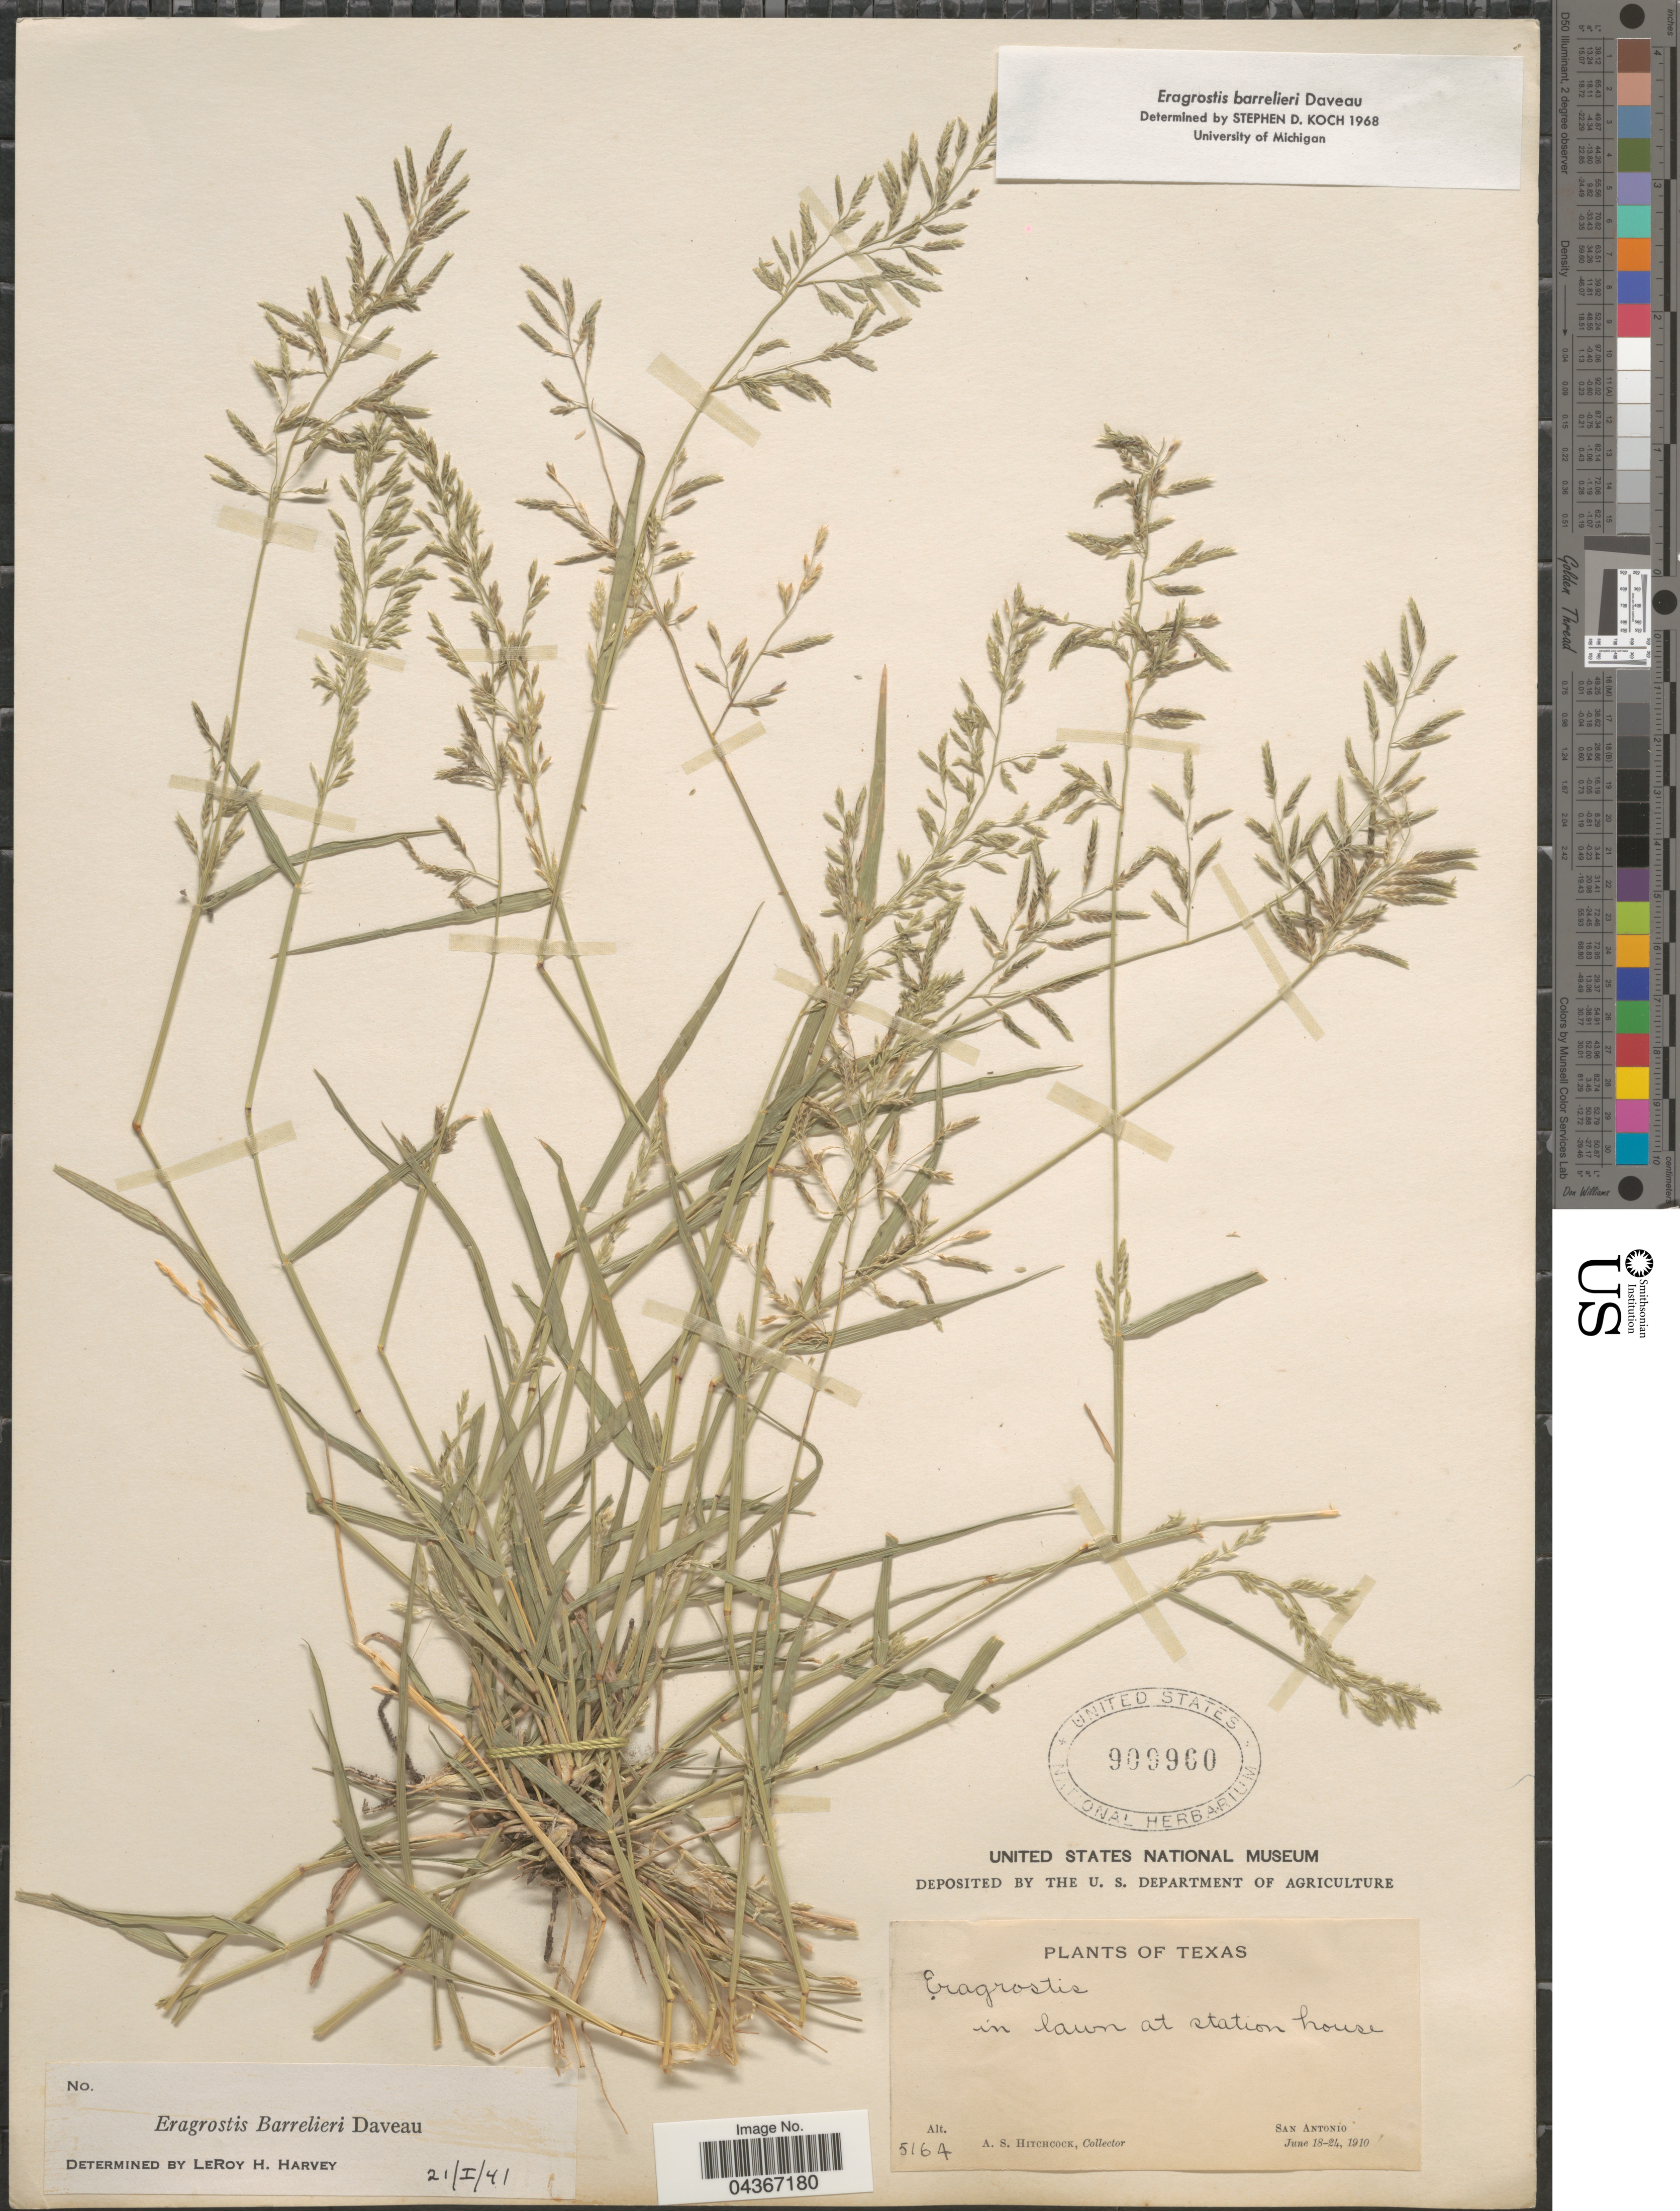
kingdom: Plantae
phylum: Tracheophyta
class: Liliopsida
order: Poales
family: Poaceae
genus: Eragrostis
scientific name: Eragrostis barrelieri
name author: Daveau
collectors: A. S. Hitchcock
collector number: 5164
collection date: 1910-06-18/1910-06-24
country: United States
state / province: Texas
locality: In lawn at station house. San Antonio.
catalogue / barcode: US 909960